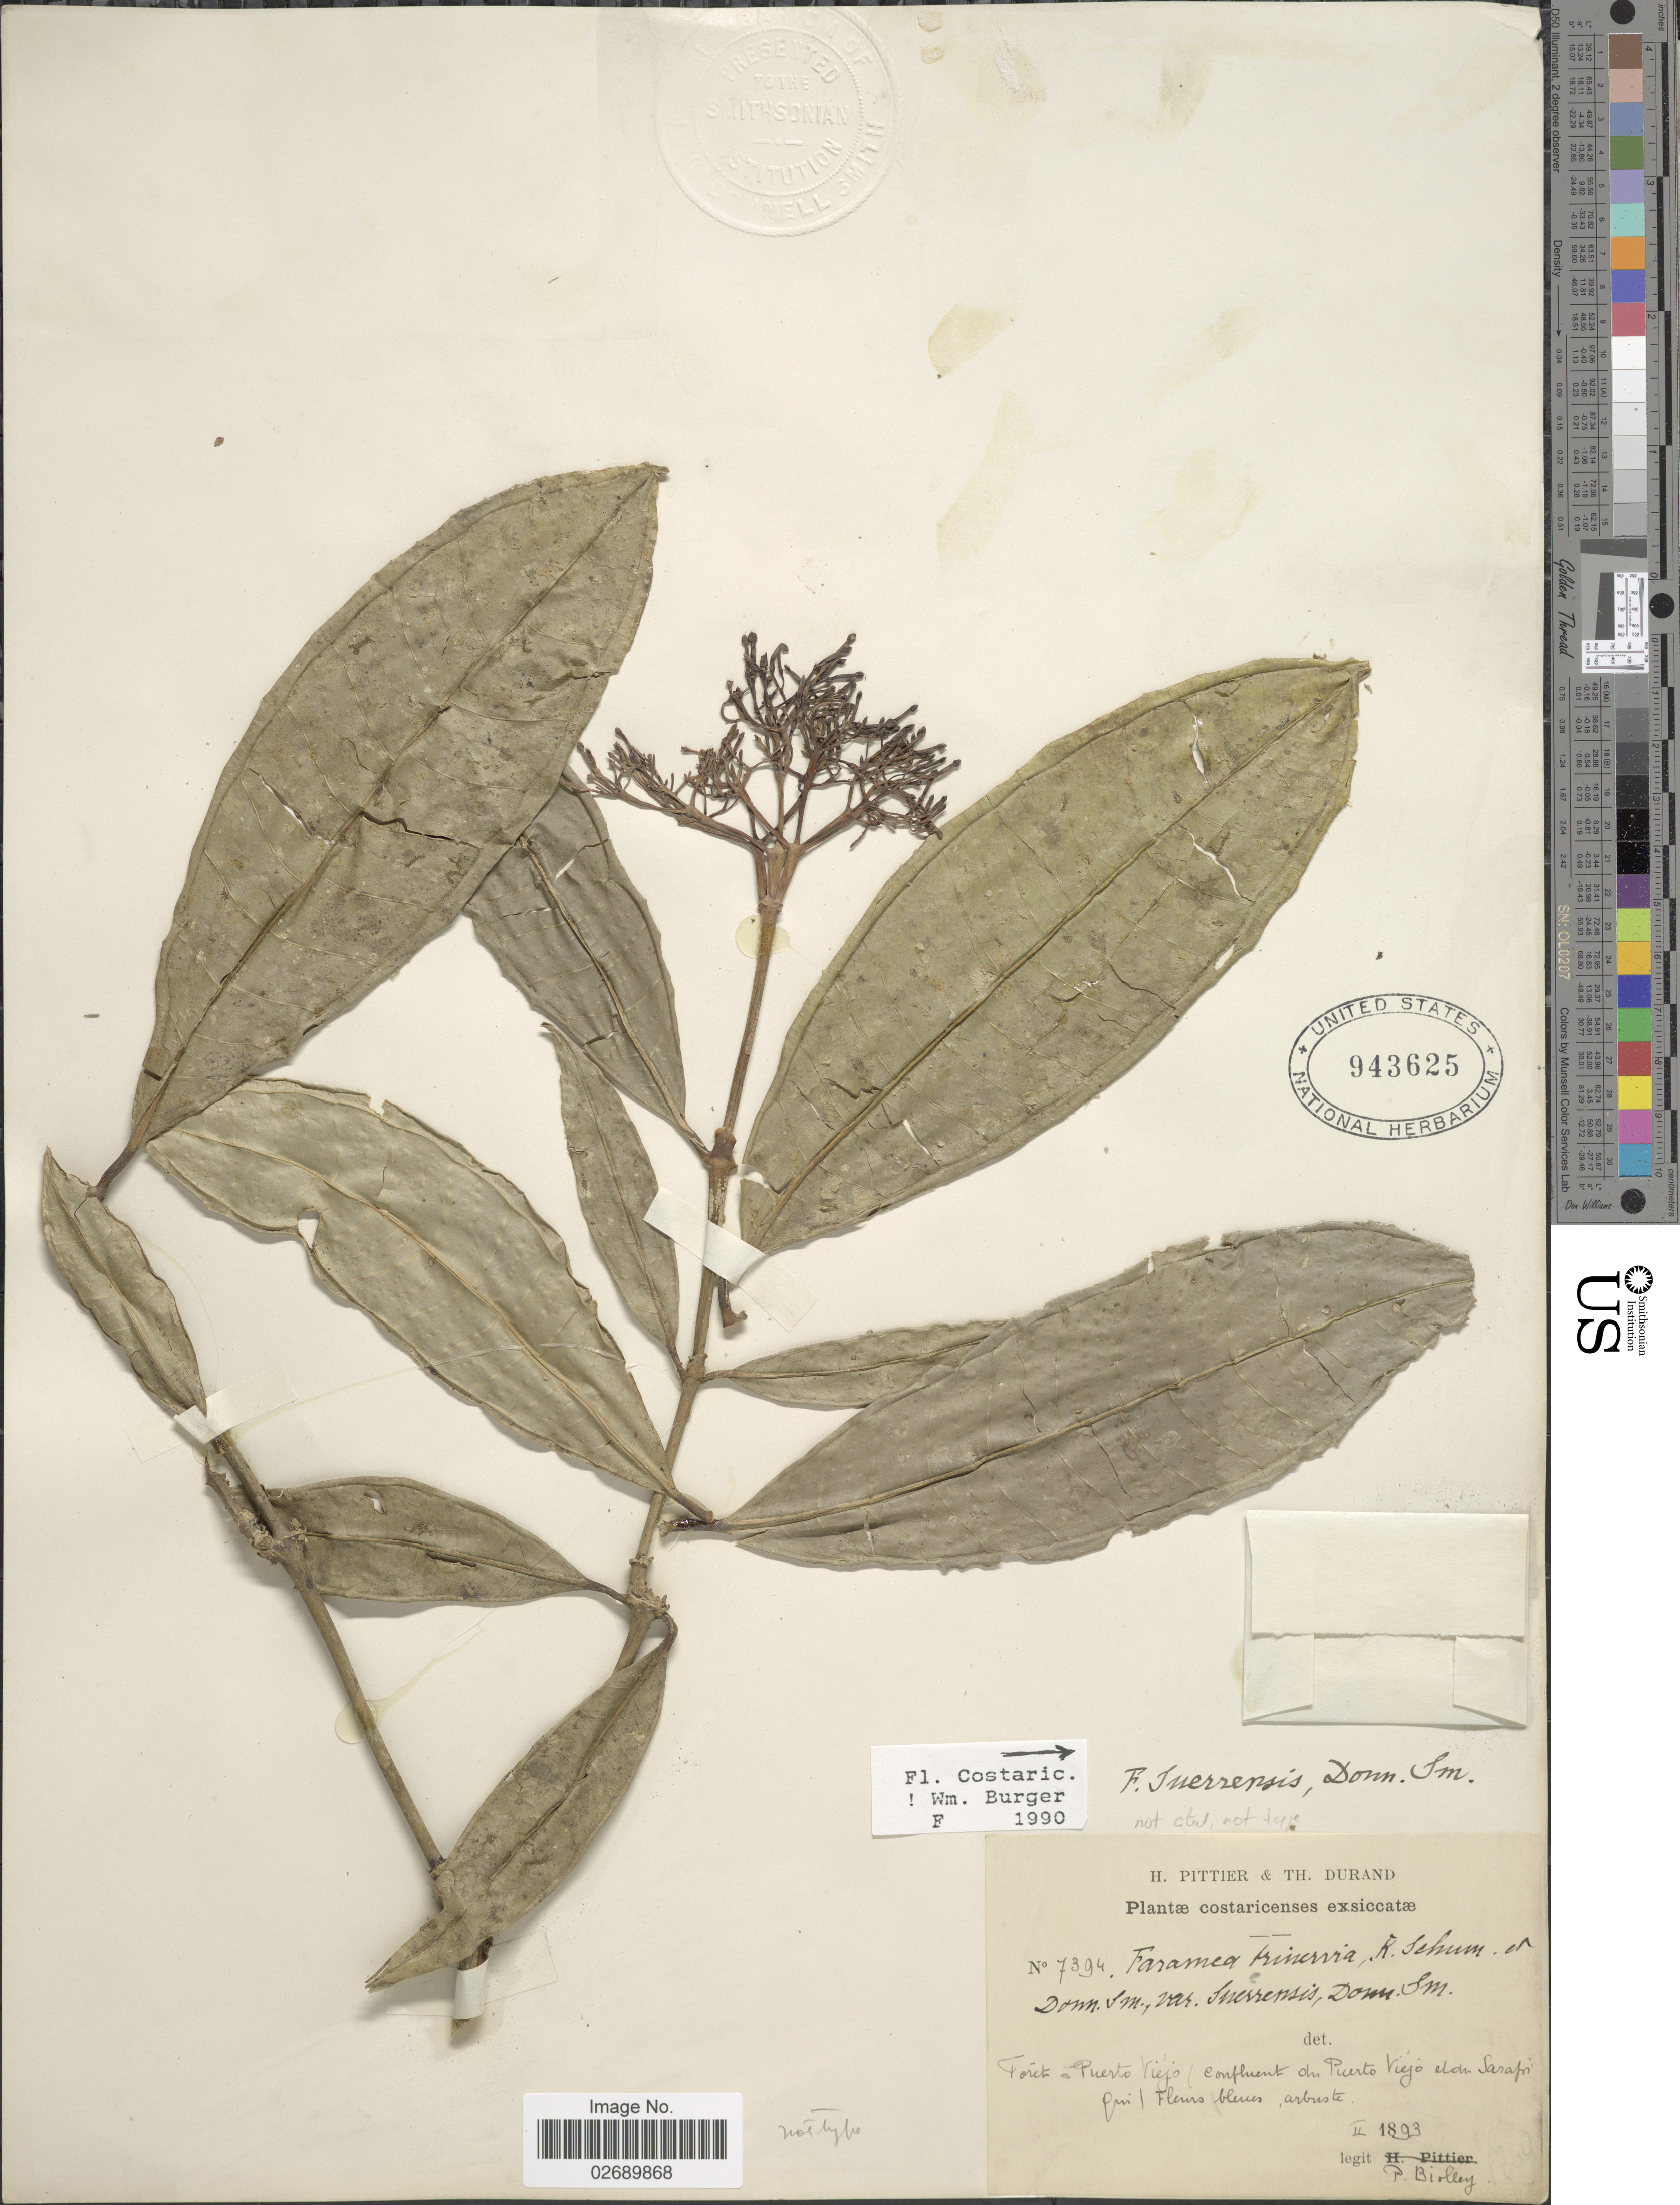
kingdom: Plantae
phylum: Tracheophyta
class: Magnoliopsida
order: Gentianales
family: Rubiaceae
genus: Faramea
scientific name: Faramea suerrensis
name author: (Donn. Sm.) Donn. Sm.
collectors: P. Biolley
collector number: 7394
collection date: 1893-02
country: Costa Rica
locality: Forêt à Puerto Viejo (confluent du Puerto Viejo et du Sarapiquí)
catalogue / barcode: US 943625